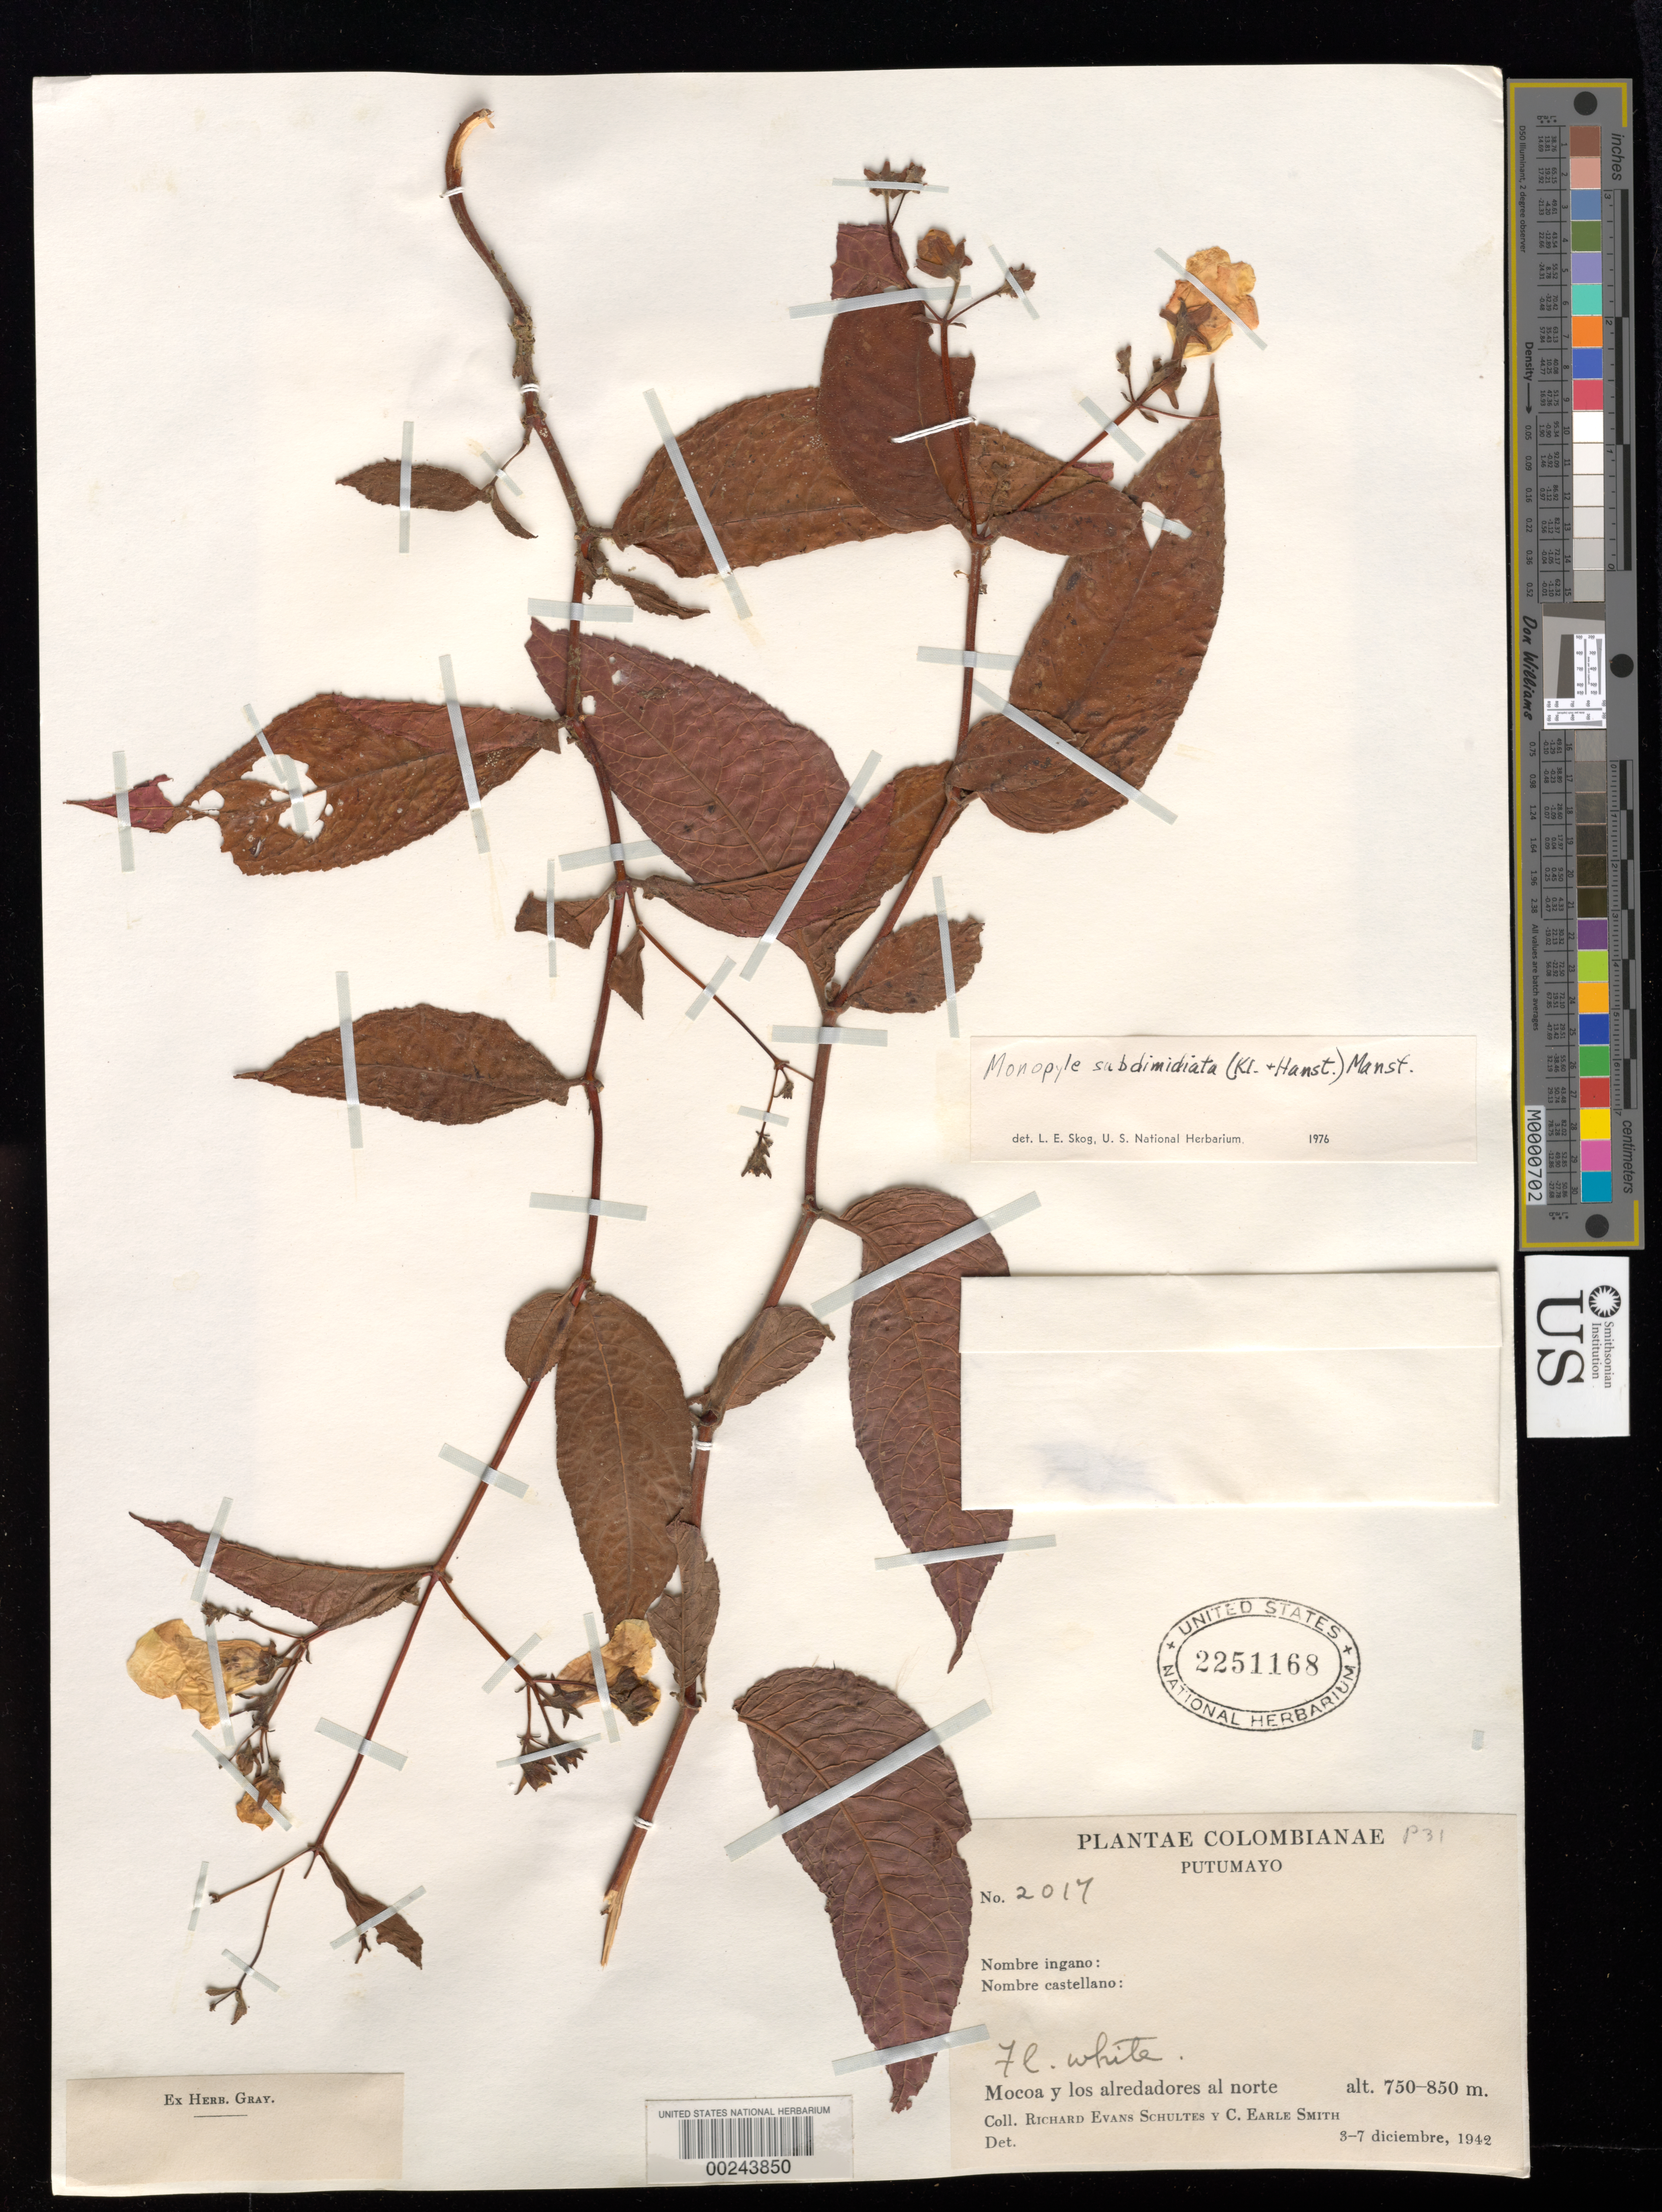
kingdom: Plantae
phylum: Tracheophyta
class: Magnoliopsida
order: Lamiales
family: Gesneriaceae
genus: Monopyle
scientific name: Monopyle subdimidiata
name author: (Klotzsch & Hanst.) Mansf.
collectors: R. E. Schultes & C. E. Smith Jr.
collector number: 2017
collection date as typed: Dec 1942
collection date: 1942-12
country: Colombia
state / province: Putumayo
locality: Mocoa and the environs to the north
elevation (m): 750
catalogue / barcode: US 2251168